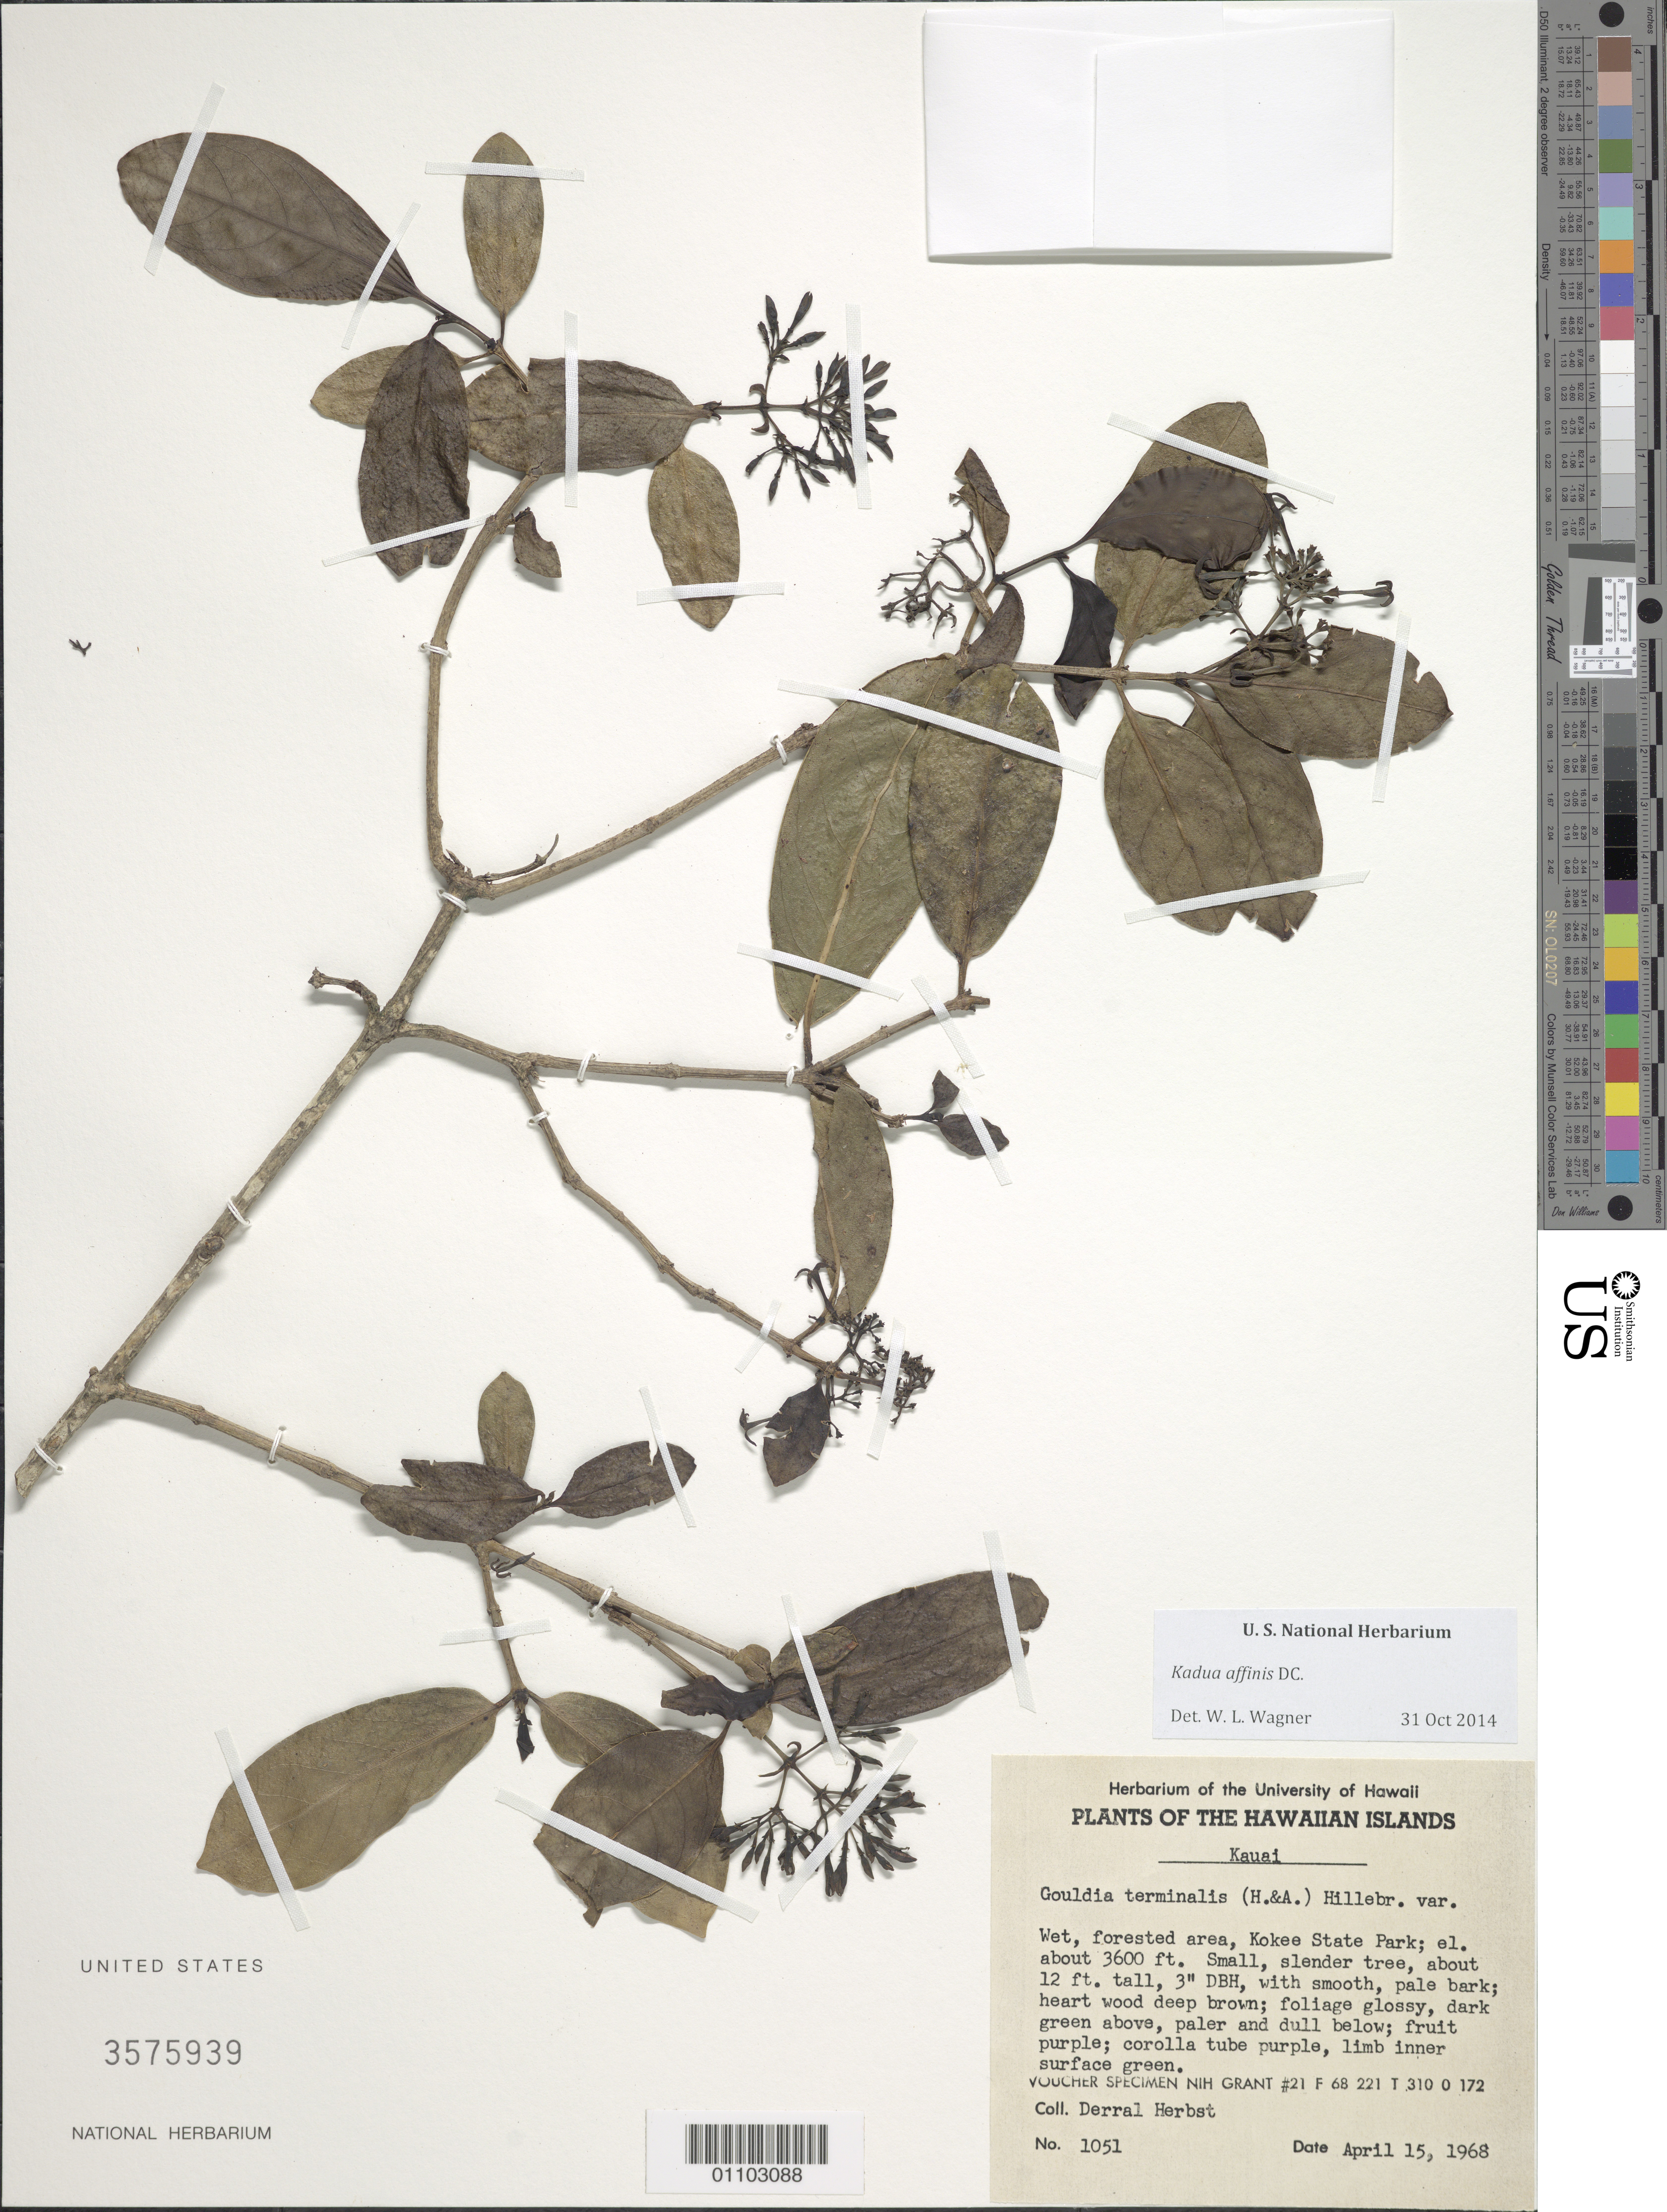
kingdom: Plantae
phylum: Tracheophyta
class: Magnoliopsida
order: Gentianales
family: Rubiaceae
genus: Kadua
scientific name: Kadua affinis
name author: DC.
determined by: Wagner, W. L., (BOT), Smithsonian Institution - National Museum of Natural History (UNITED STATES)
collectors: D. R. Herbst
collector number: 1051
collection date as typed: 15 Apr 1968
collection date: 1968-04-15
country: United States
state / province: Hawaii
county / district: Kauai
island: Kaua'i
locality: Kokee State Park.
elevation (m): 1097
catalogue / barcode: US 3575939